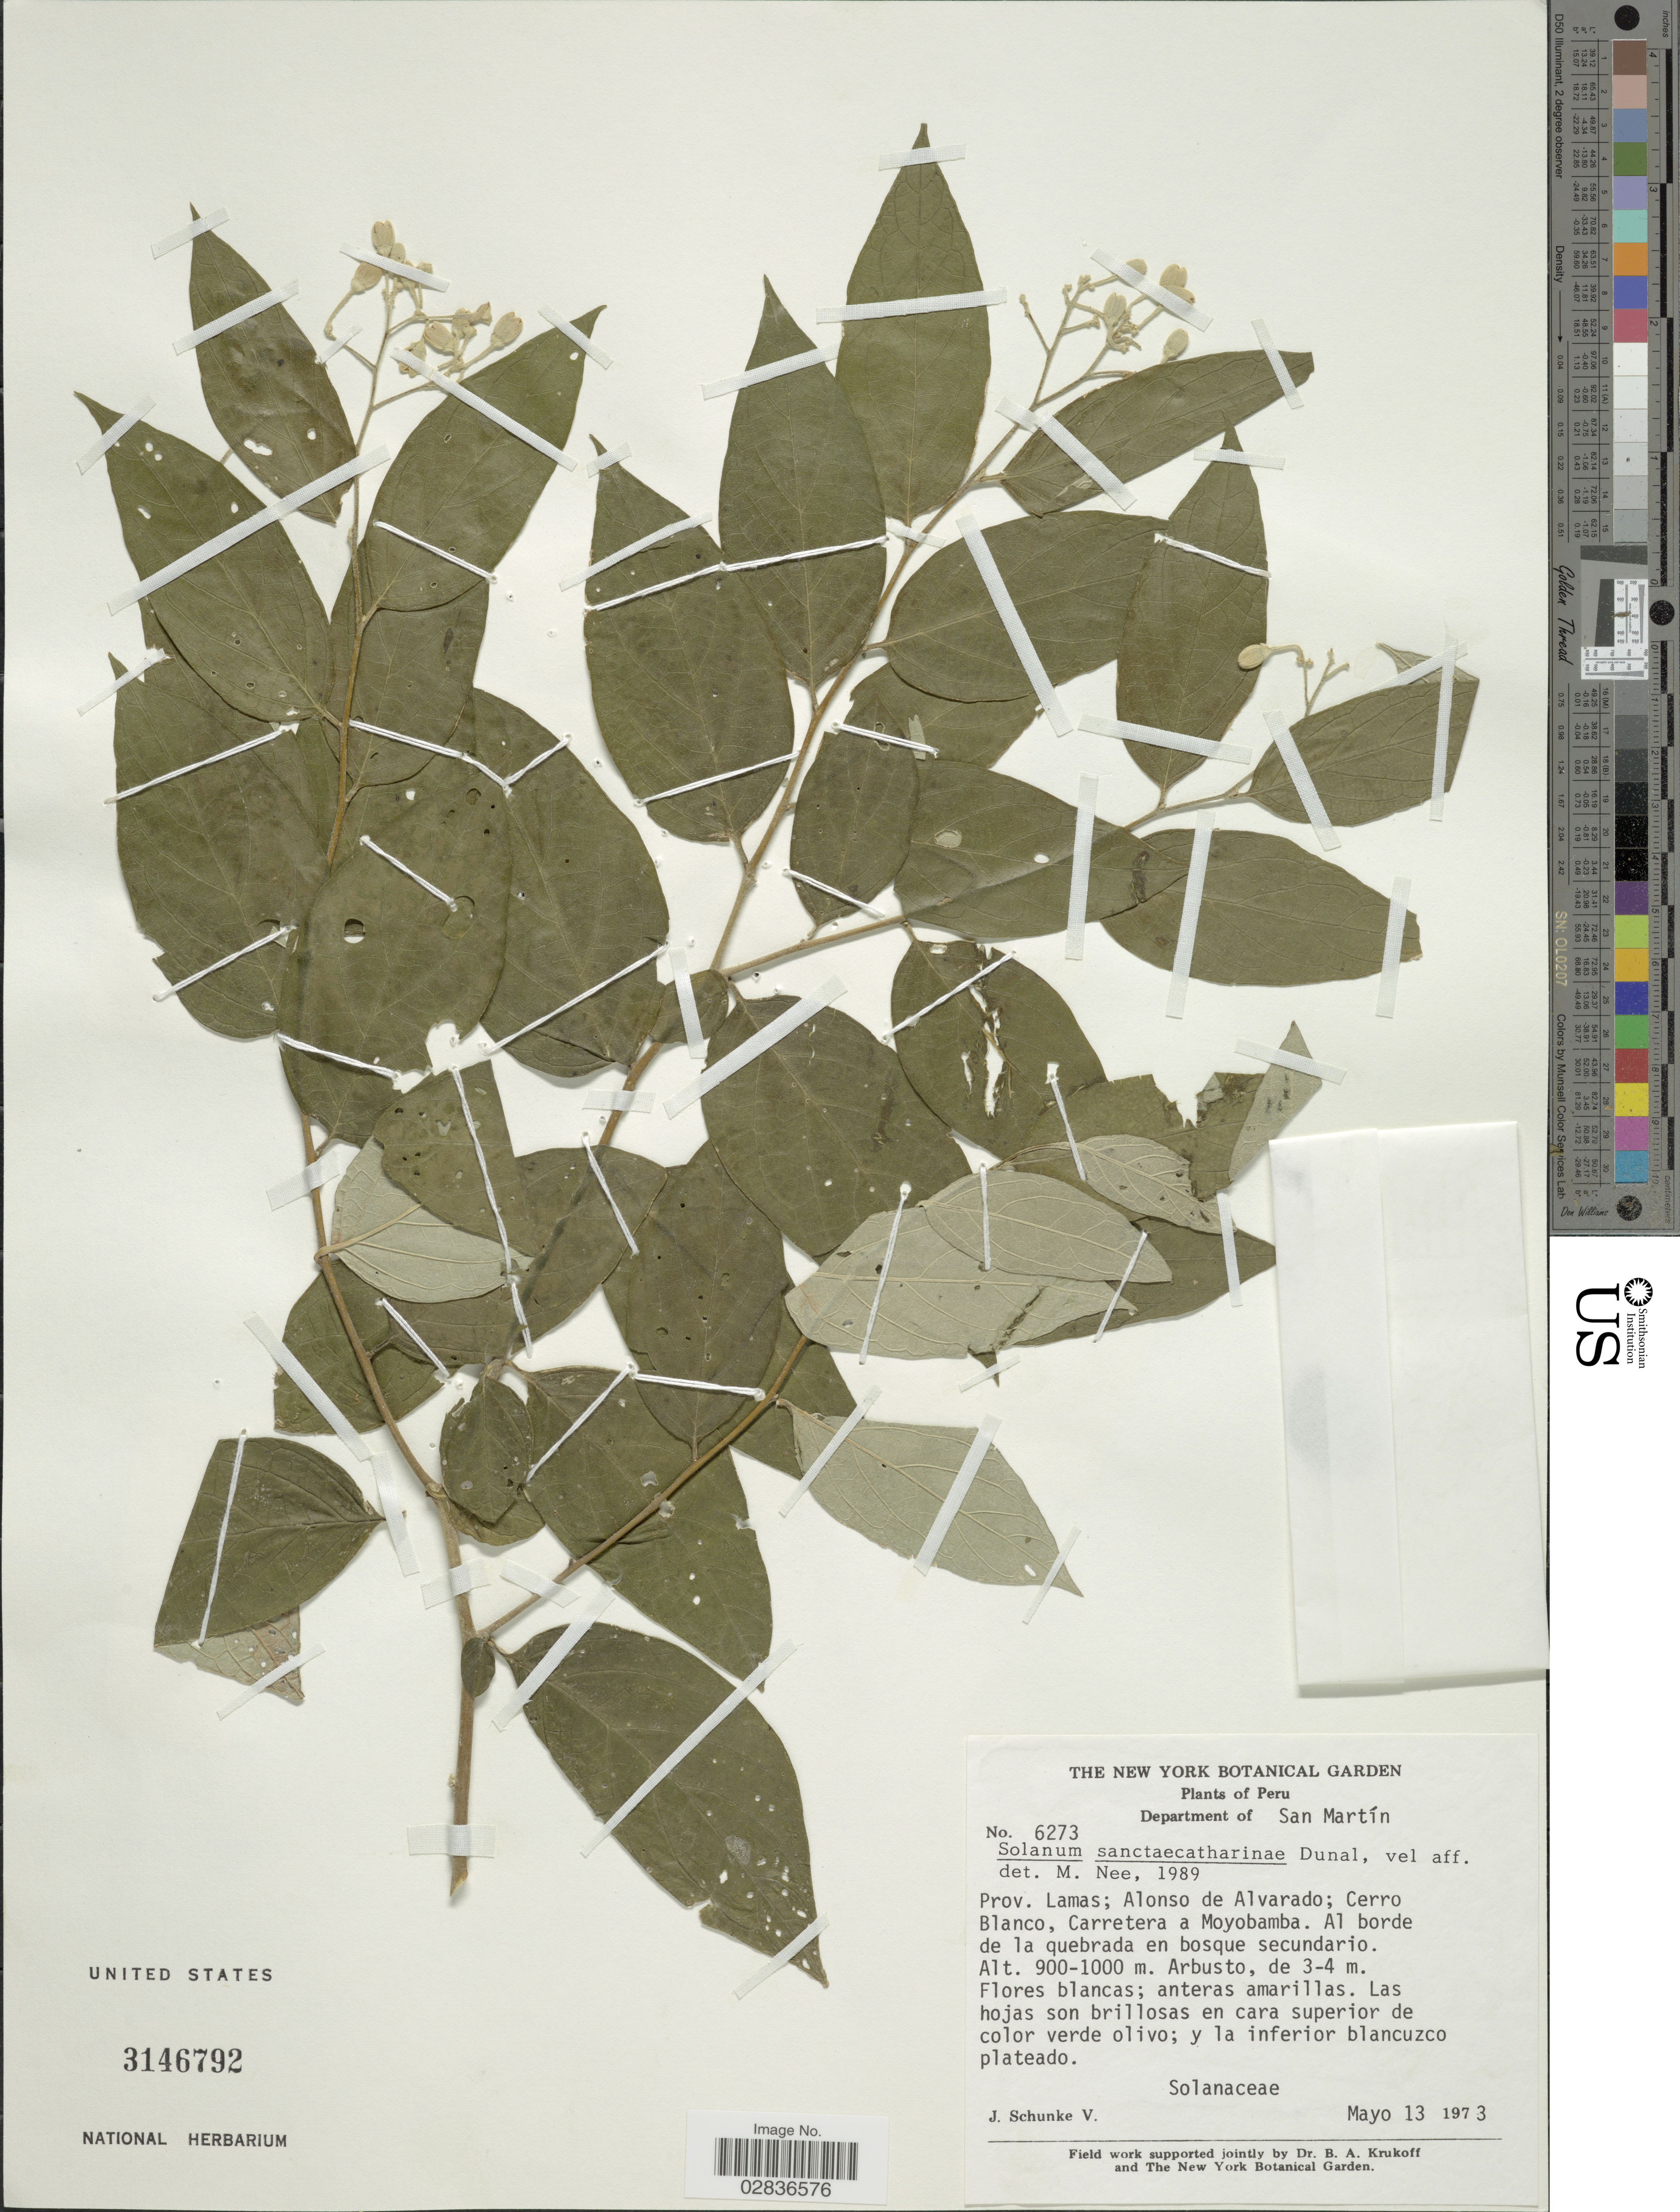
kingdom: Plantae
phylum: Tracheophyta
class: Magnoliopsida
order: Solanales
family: Solanaceae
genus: Solanum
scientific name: Solanum sanctae-catharinae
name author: Dunal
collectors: J. Schunke Vigo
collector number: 6273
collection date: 1973-05-13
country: Peru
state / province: San Martín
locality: Department of San Martín. Prov. Lamas; Alonso de Alvarado; Cerro Blanco, Carretera a Moyobamba.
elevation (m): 900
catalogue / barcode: US 3146792